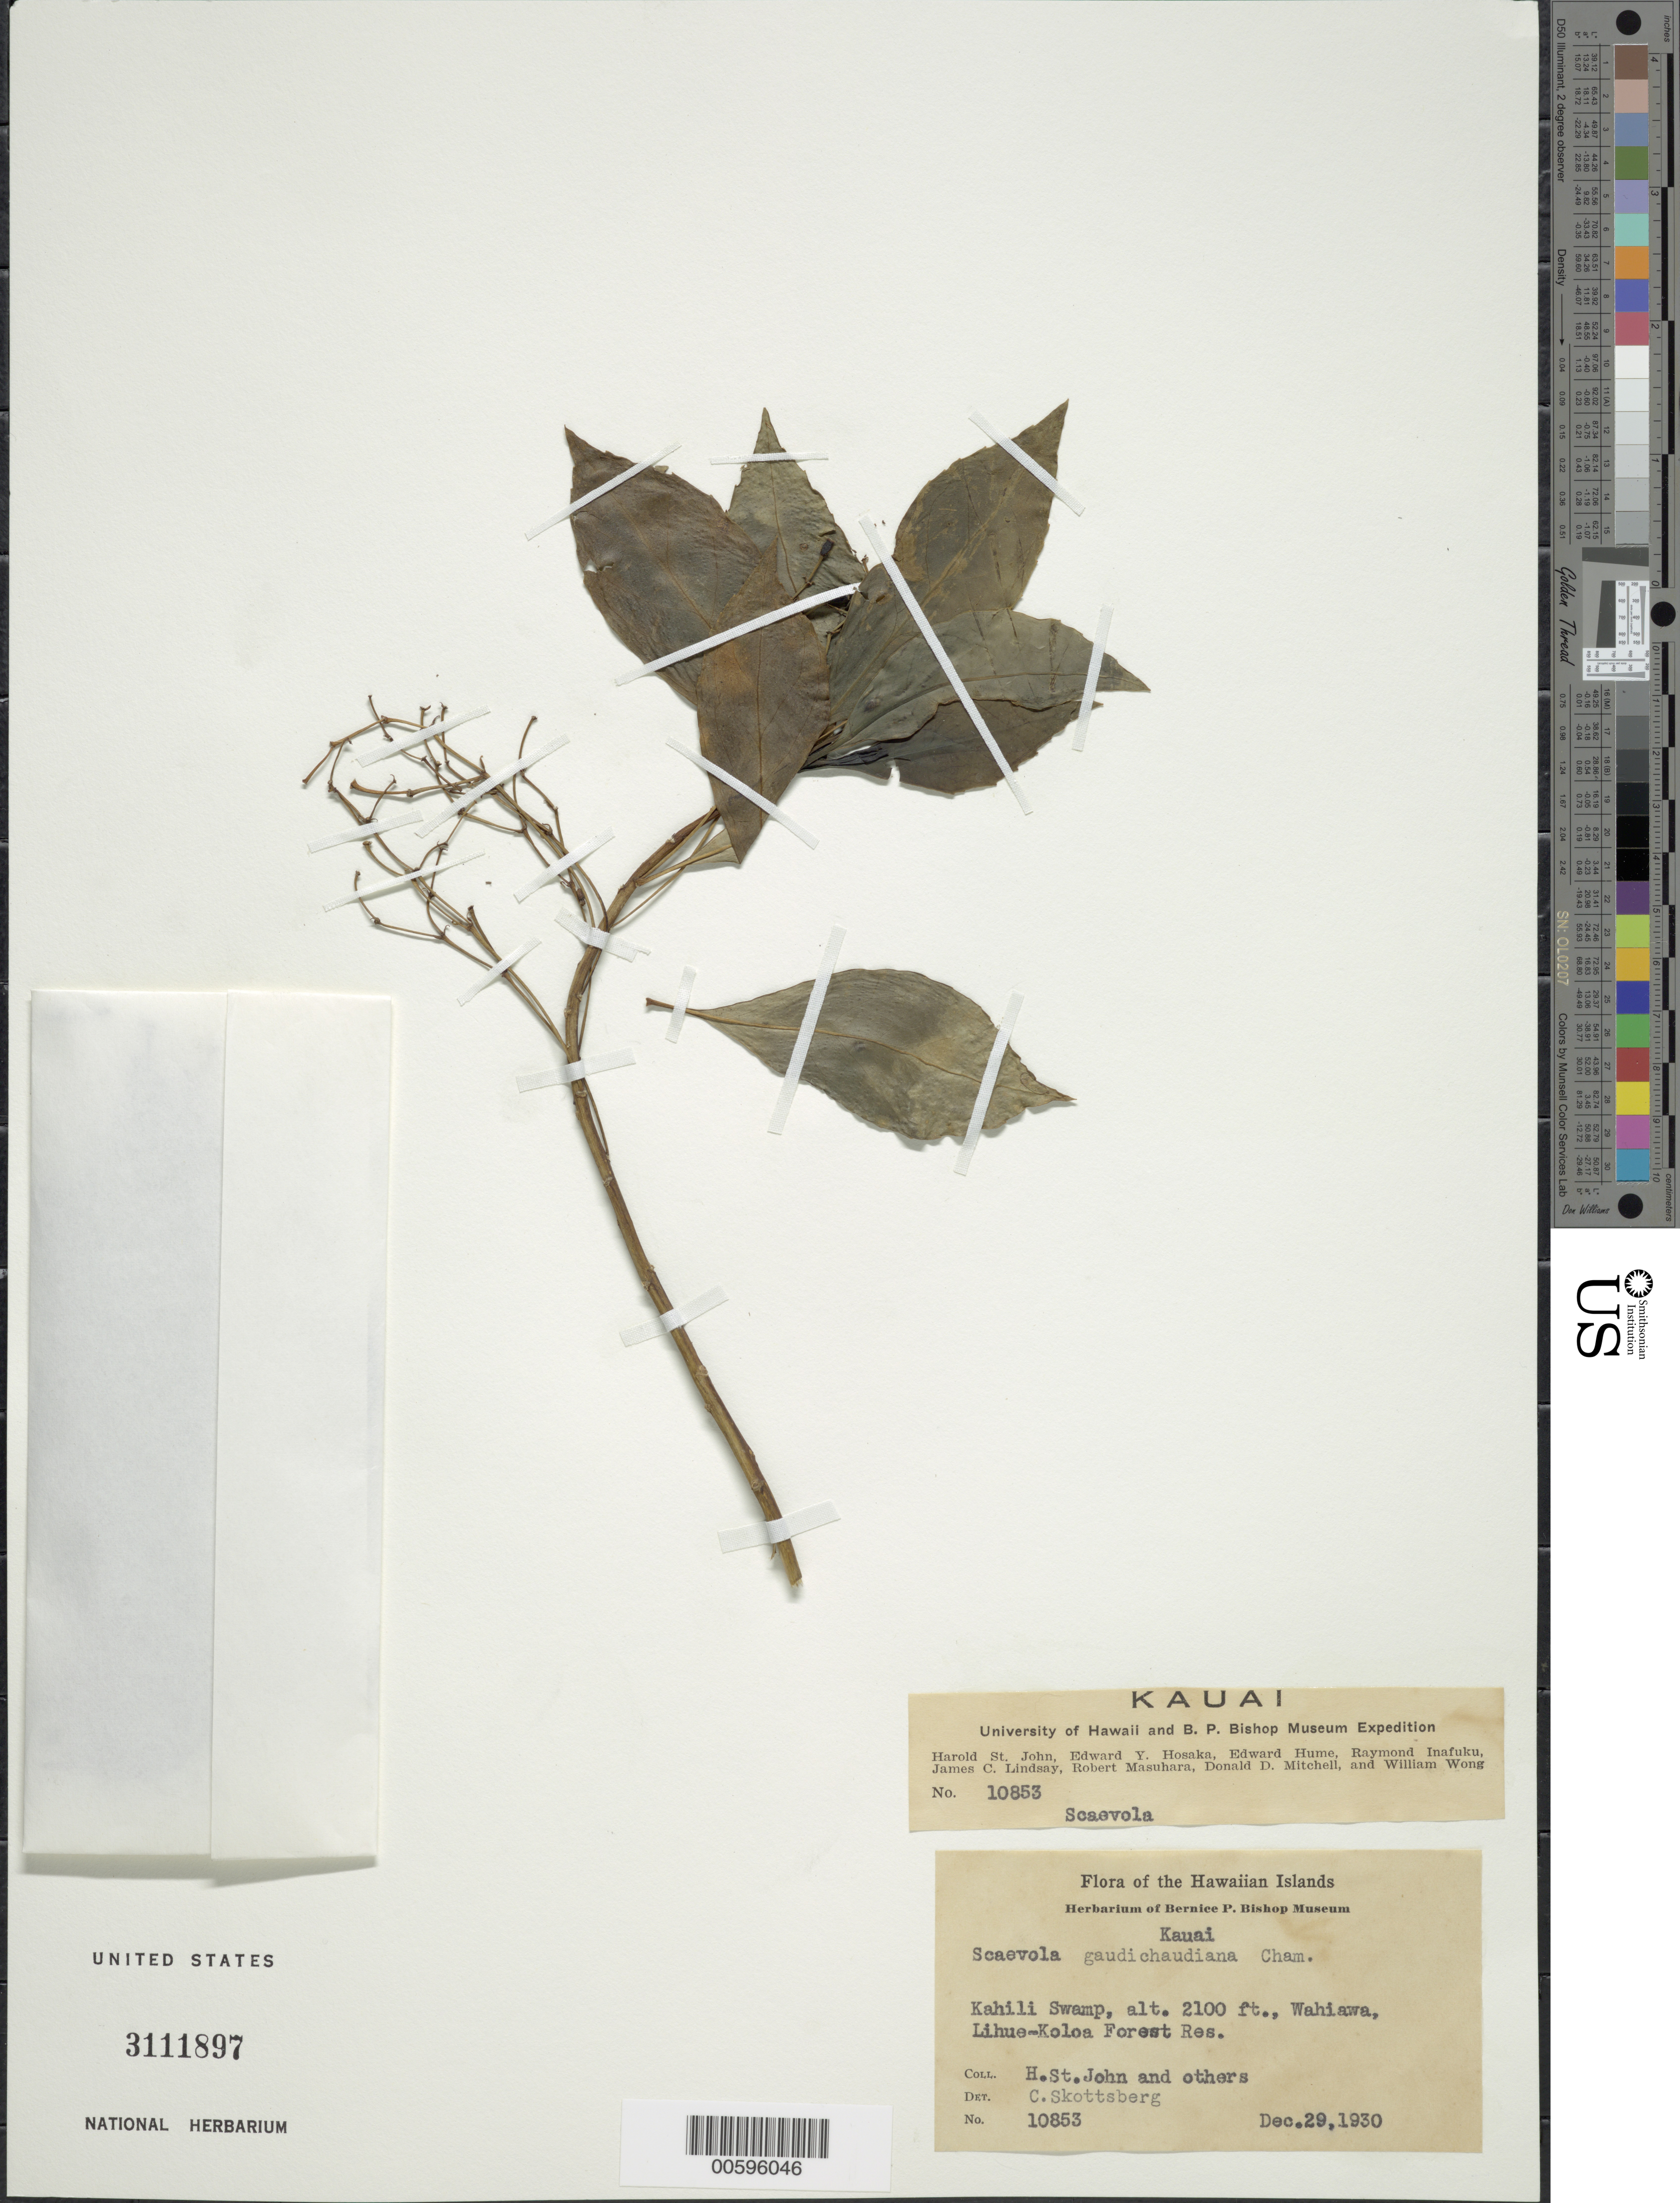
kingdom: Plantae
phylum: Tracheophyta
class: Magnoliopsida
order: Asterales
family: Goodeniaceae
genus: Scaevola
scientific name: Scaevola gaudichaudiana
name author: Cham.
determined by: Skottsberg, C. J. F.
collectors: H. St. John, E. Y. Hosaka, E. Hume & R. Inafuku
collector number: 10853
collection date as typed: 29 Dec 1930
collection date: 1930-12-29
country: United States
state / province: Hawaii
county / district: Kauai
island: Kaua'i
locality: Kahili Swamp, Wahiawa, Lihue-Koloa For Res.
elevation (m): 640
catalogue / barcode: US 3111897